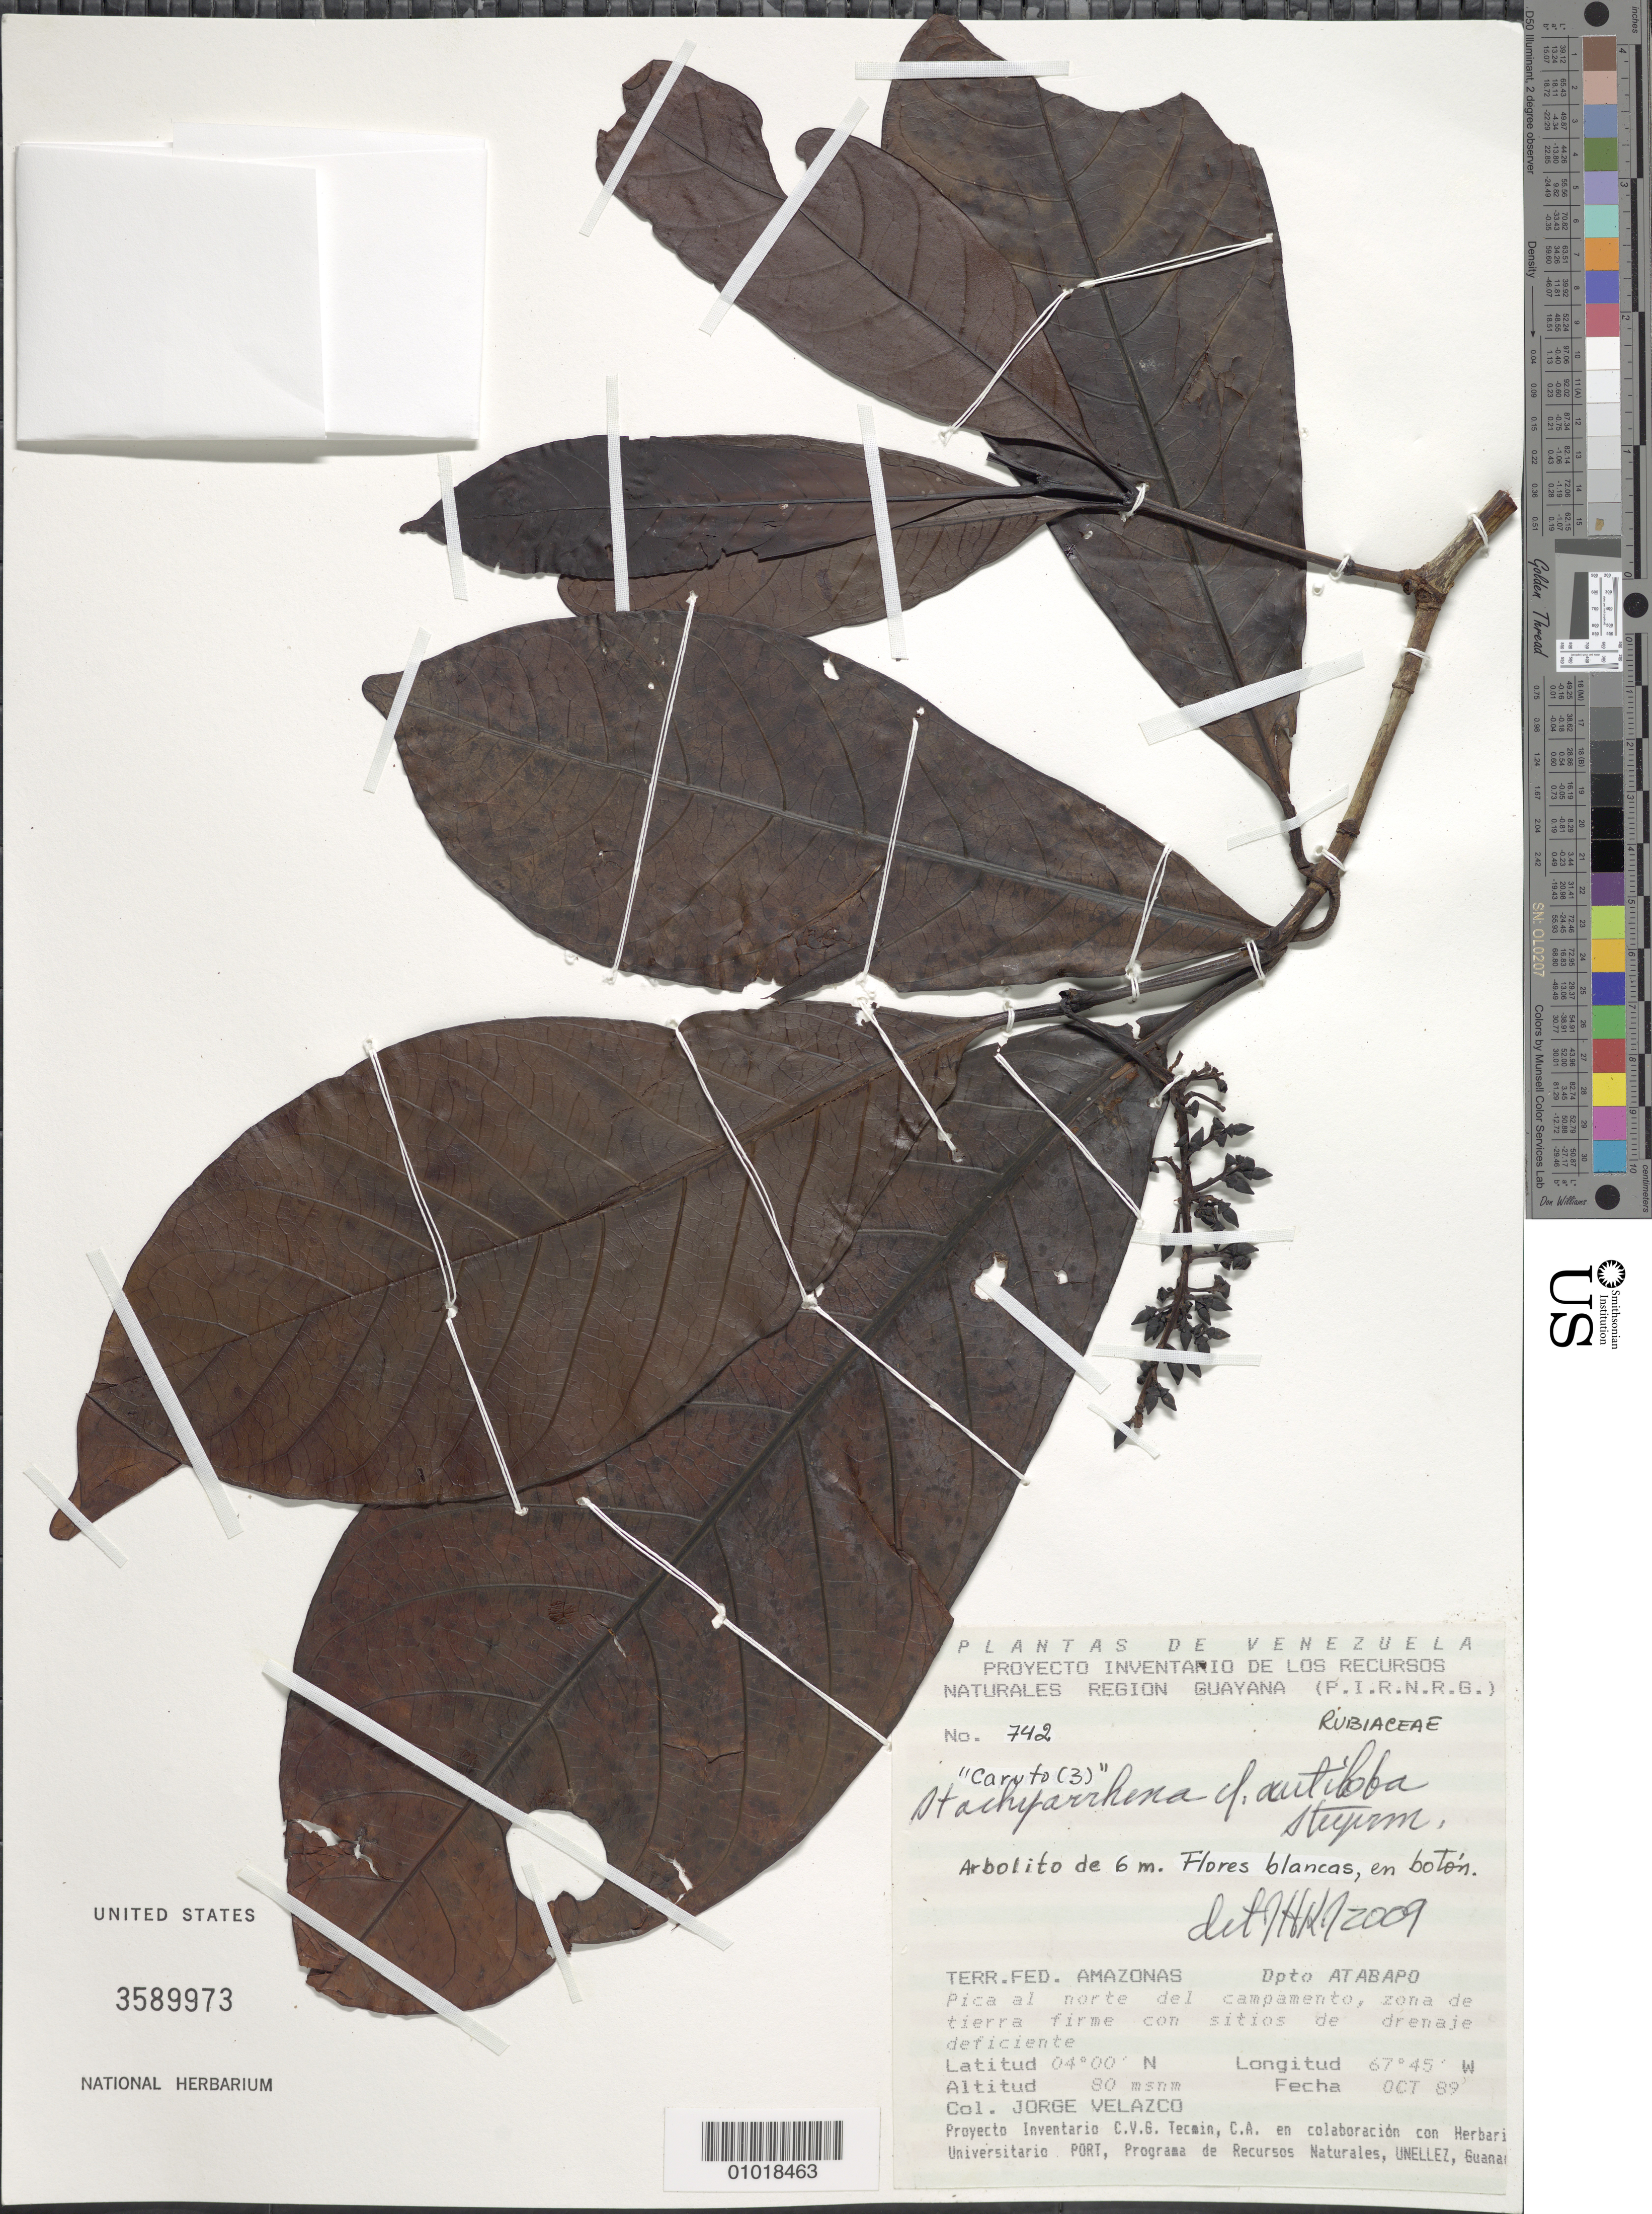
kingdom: Plantae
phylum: Tracheophyta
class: Magnoliopsida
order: Gentianales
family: Rubiaceae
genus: Stachyarrhena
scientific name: Stachyarrhena acutiloba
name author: Steyerm.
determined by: Kirkbride, J. H.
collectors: J. Velazco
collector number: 742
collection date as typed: Oct-89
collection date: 1989-10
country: Venezuela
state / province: Amazonas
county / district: Atabapo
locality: Pica al norte del campamento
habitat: Zona de tierra firme con sitios de drenaje deficiente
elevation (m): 80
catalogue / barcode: US 3589973